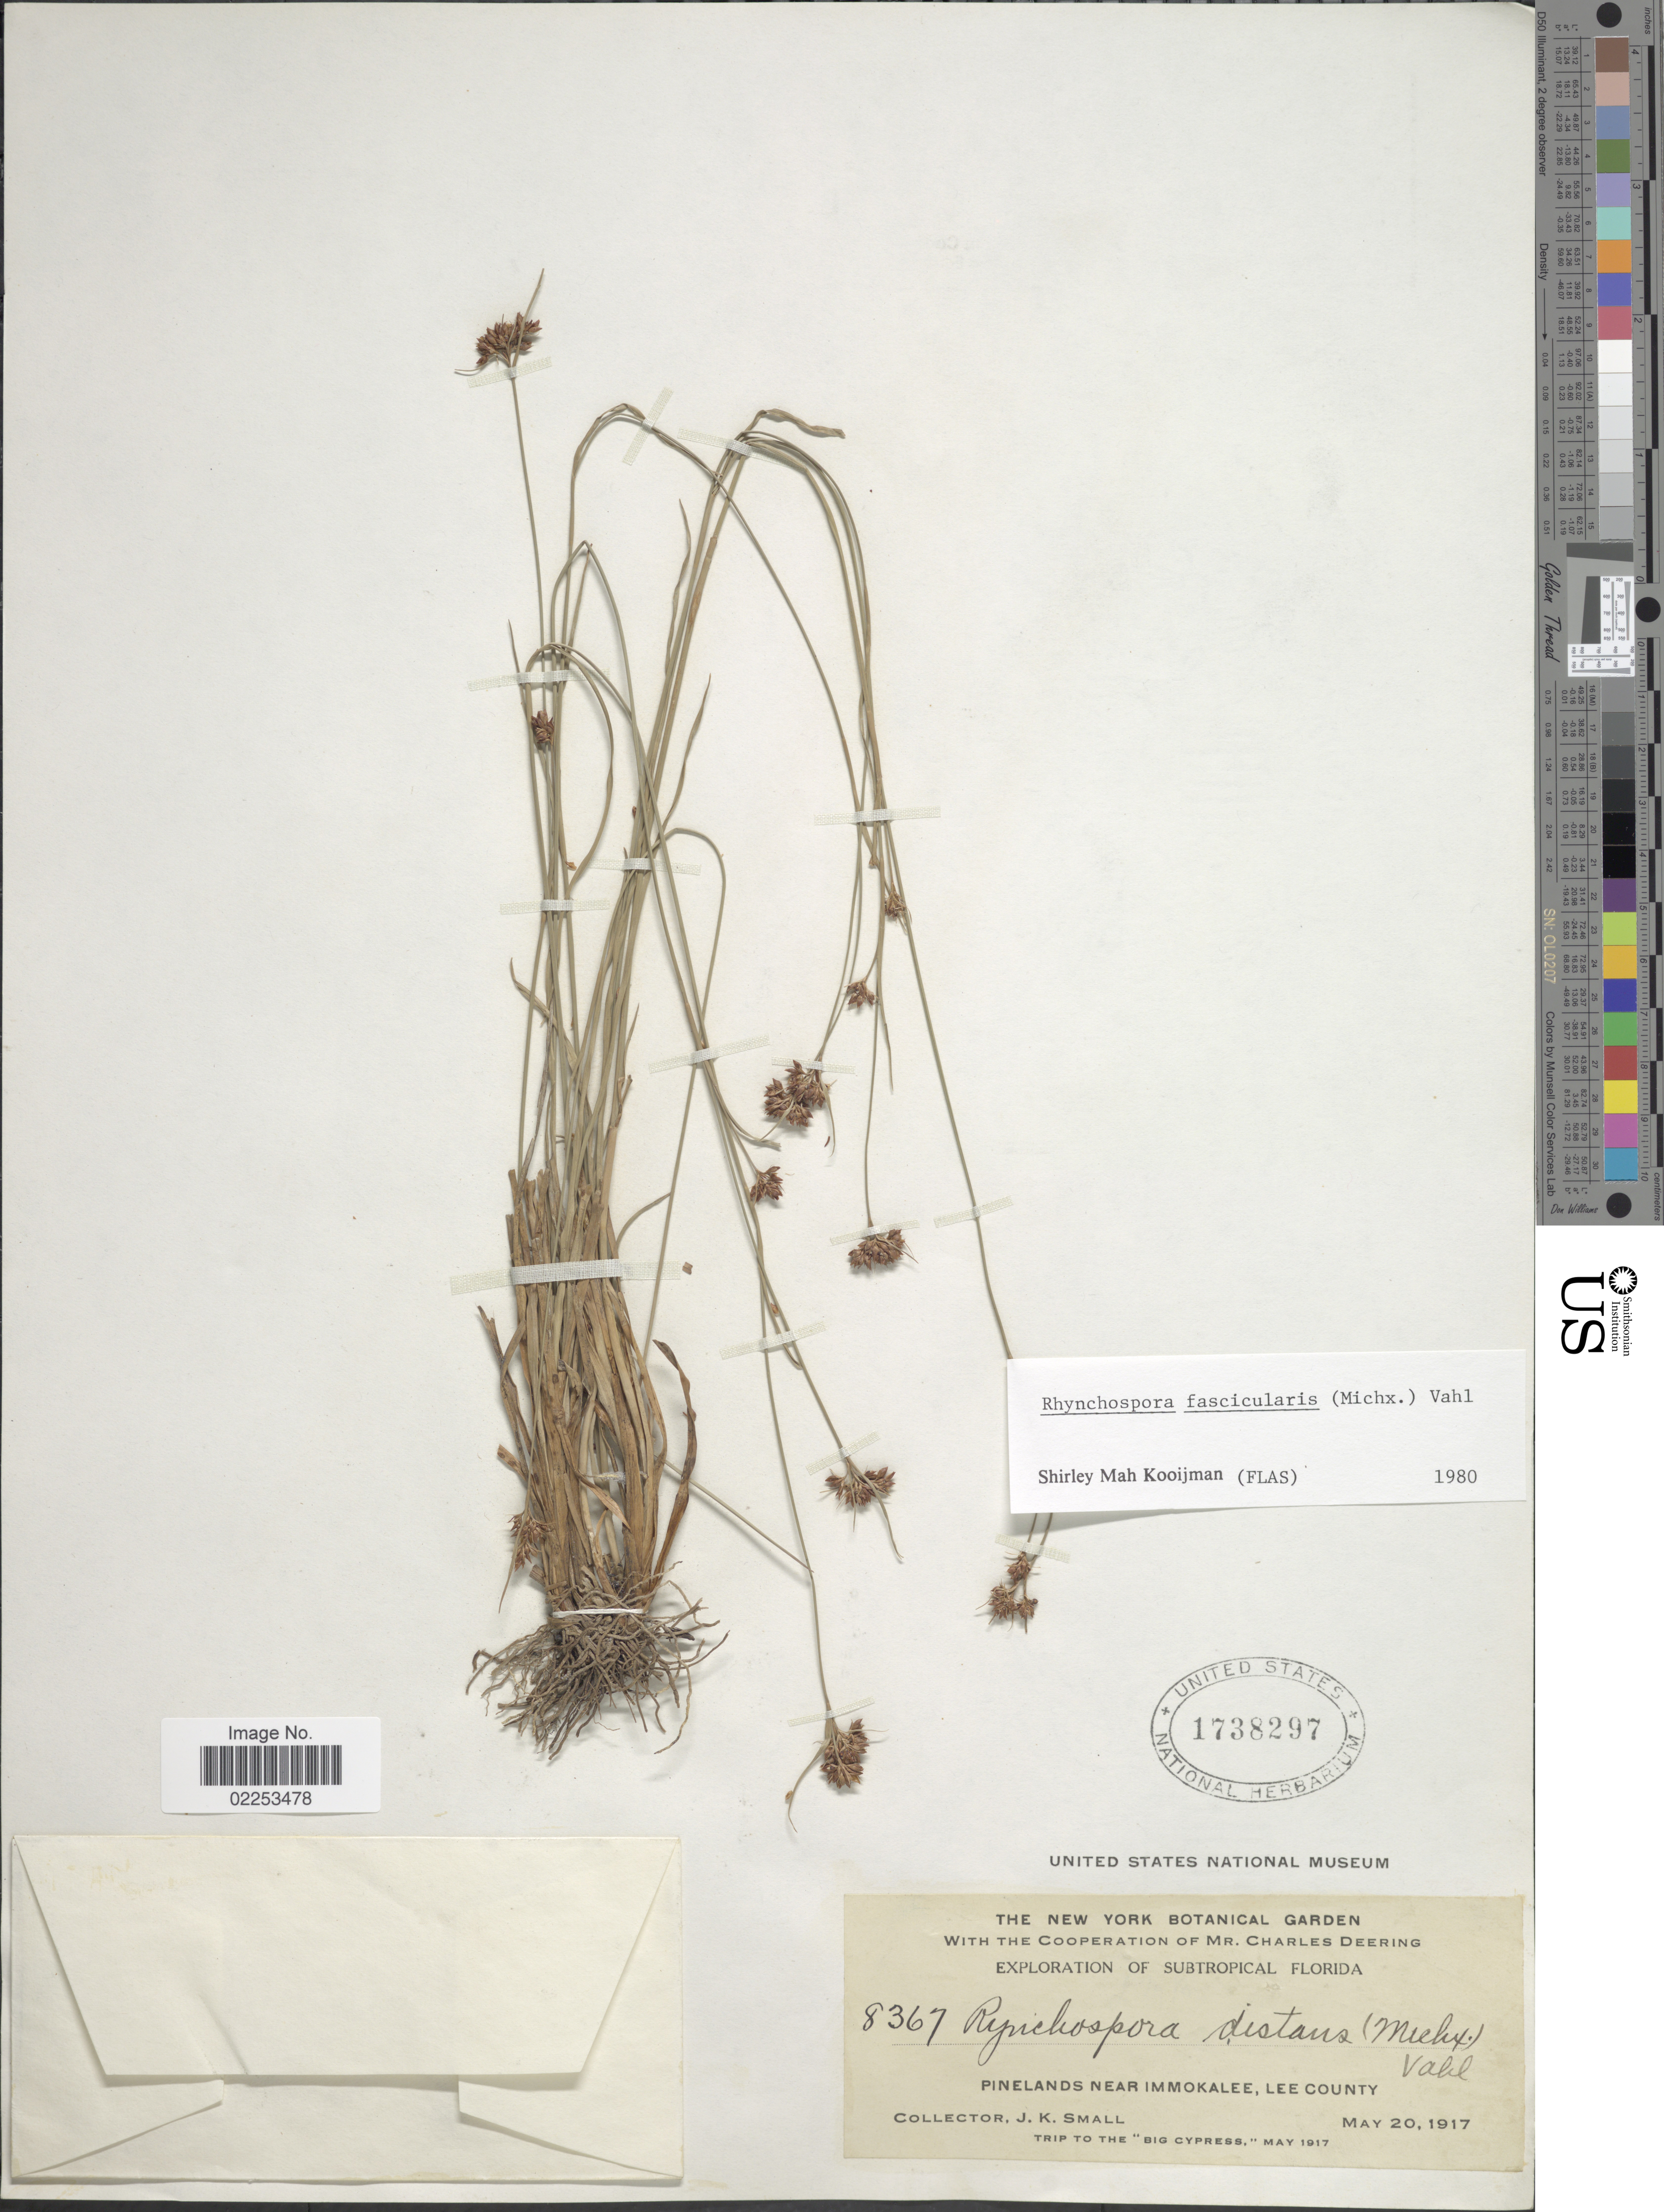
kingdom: Plantae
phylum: Tracheophyta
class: Liliopsida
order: Poales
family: Cyperaceae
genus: Rhynchospora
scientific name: Rhynchospora fascicularis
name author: (Michx.) Vahl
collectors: J. K. Small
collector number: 8367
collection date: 1917-05-20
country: United States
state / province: Florida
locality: Subtropical Florida, Pinelands near Immokalee, Lee County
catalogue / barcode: US 1738297